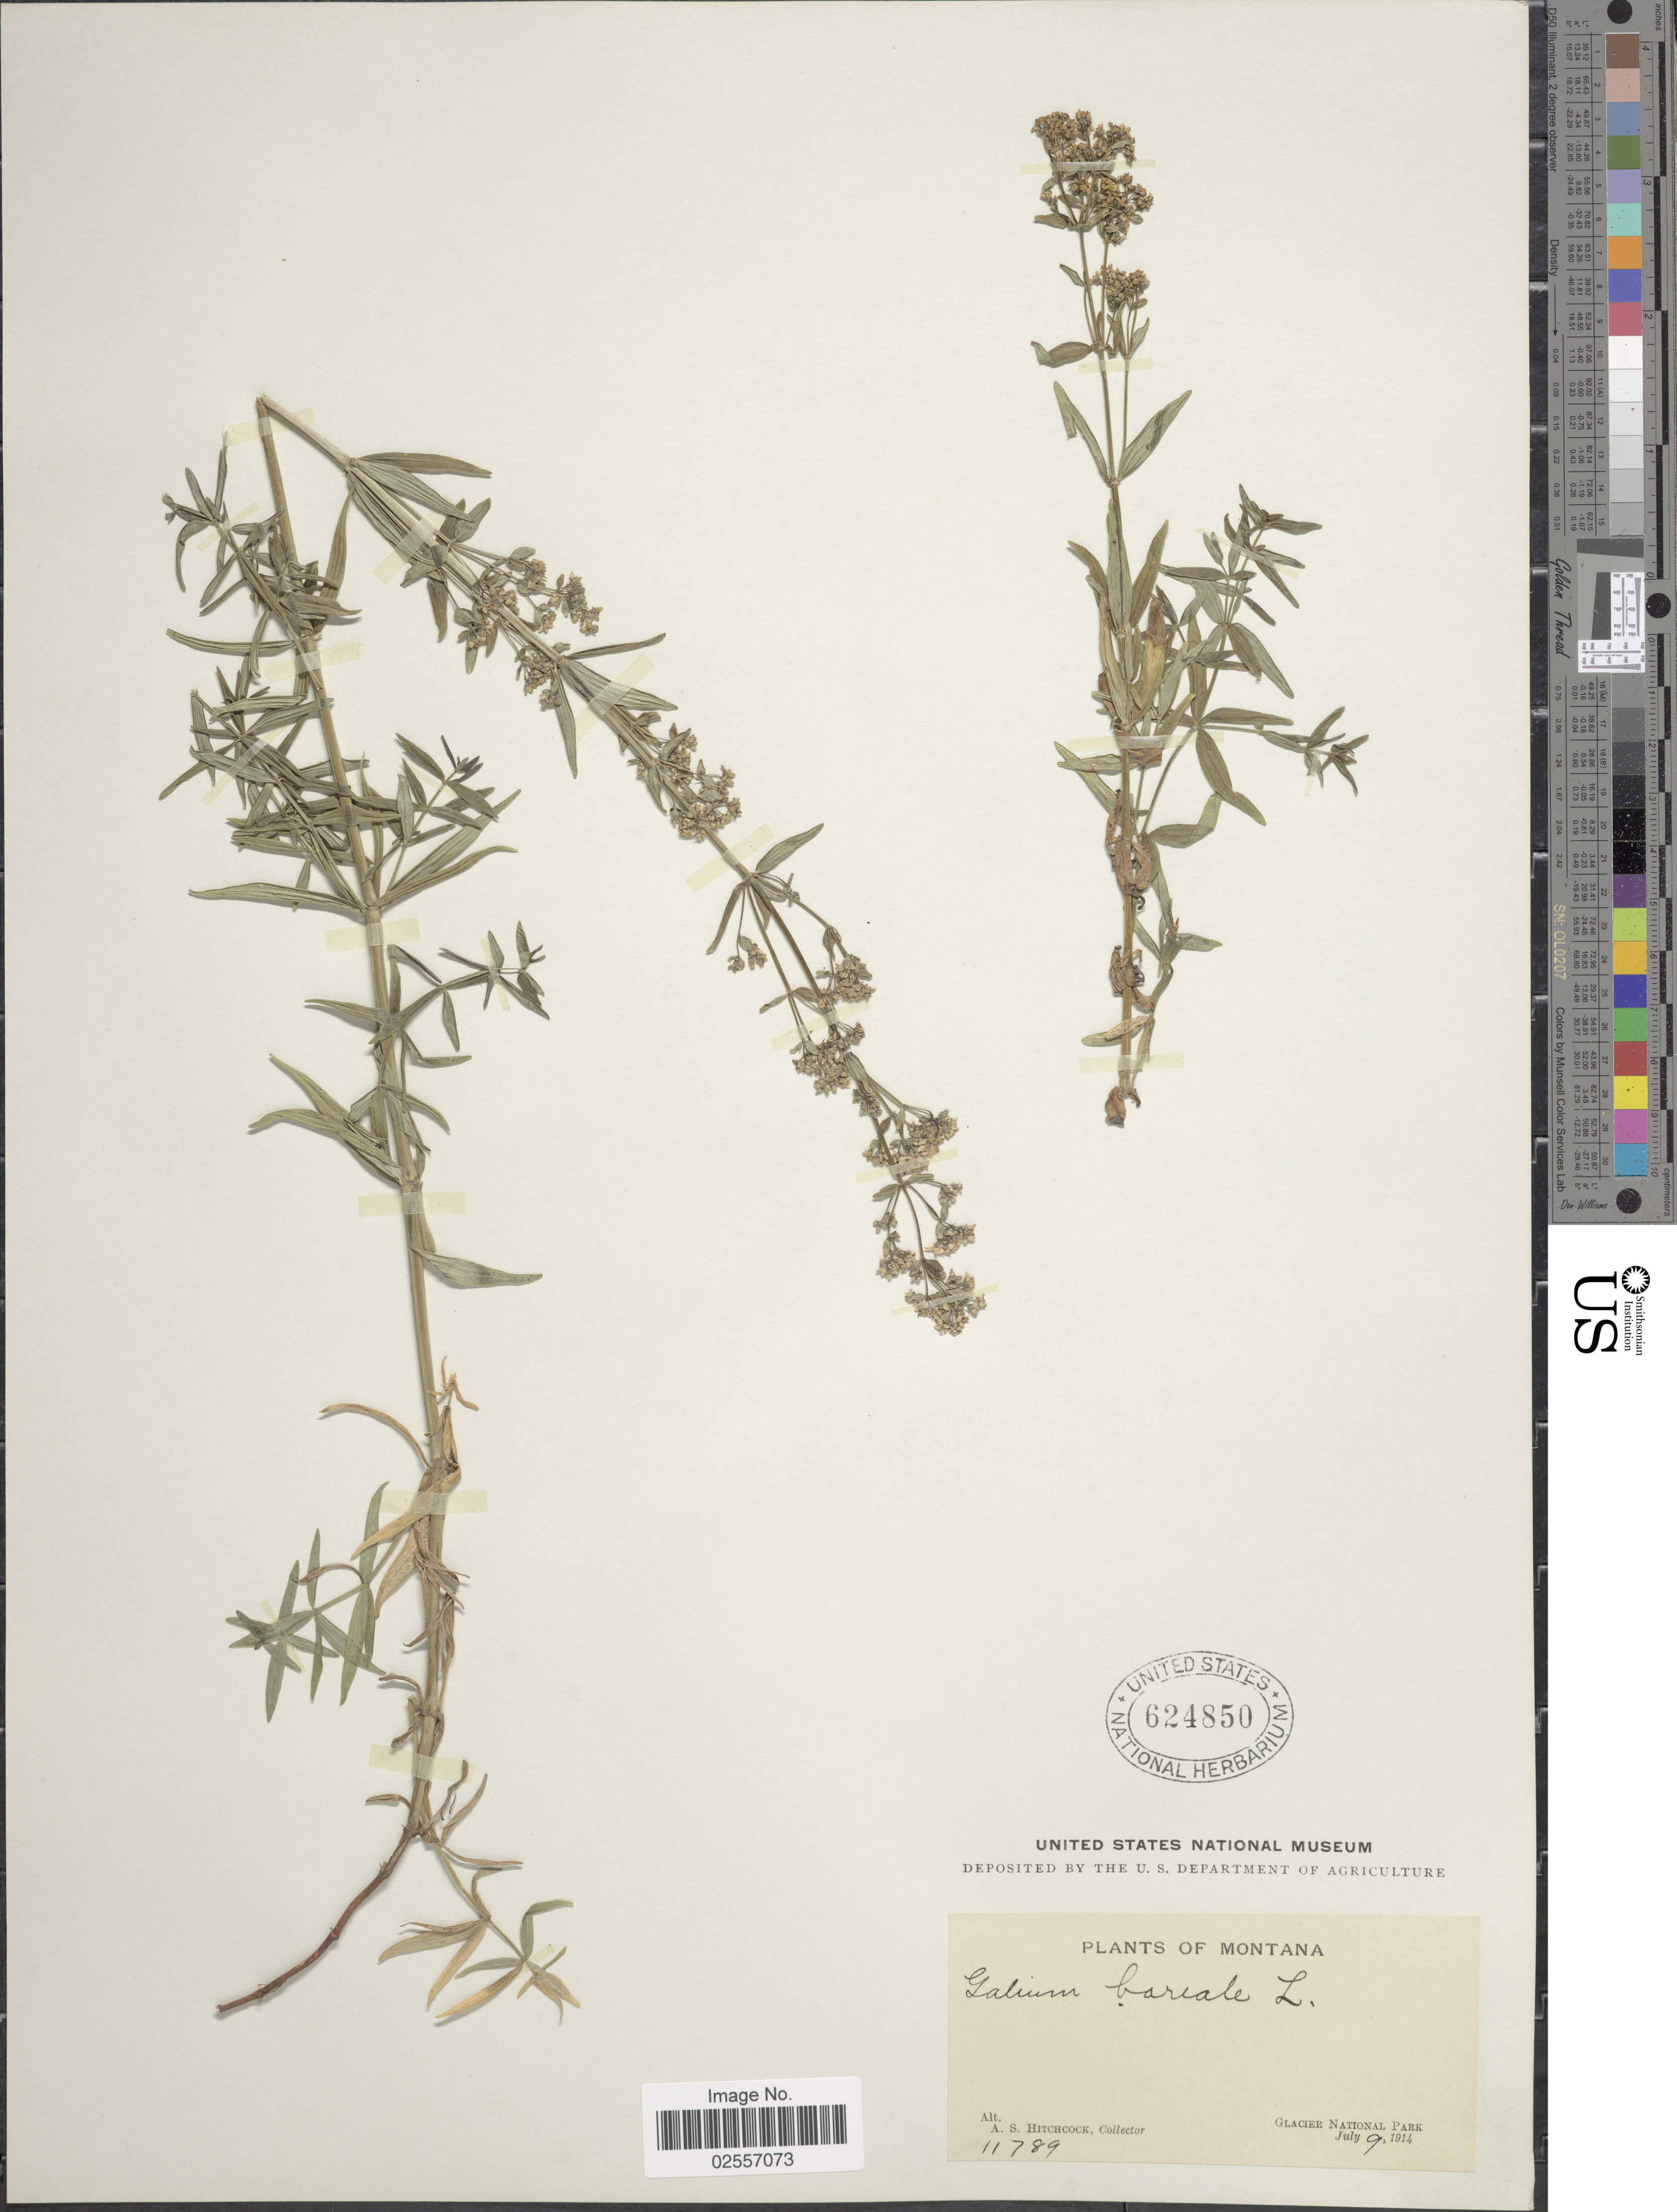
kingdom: Plantae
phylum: Tracheophyta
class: Magnoliopsida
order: Gentianales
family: Rubiaceae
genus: Galium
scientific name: Galium boreale L.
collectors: A. S. Hitchcock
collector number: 11789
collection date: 1914-07-09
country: United States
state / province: Montana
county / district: Flathead / Glacier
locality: Glacier National Park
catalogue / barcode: US 624850